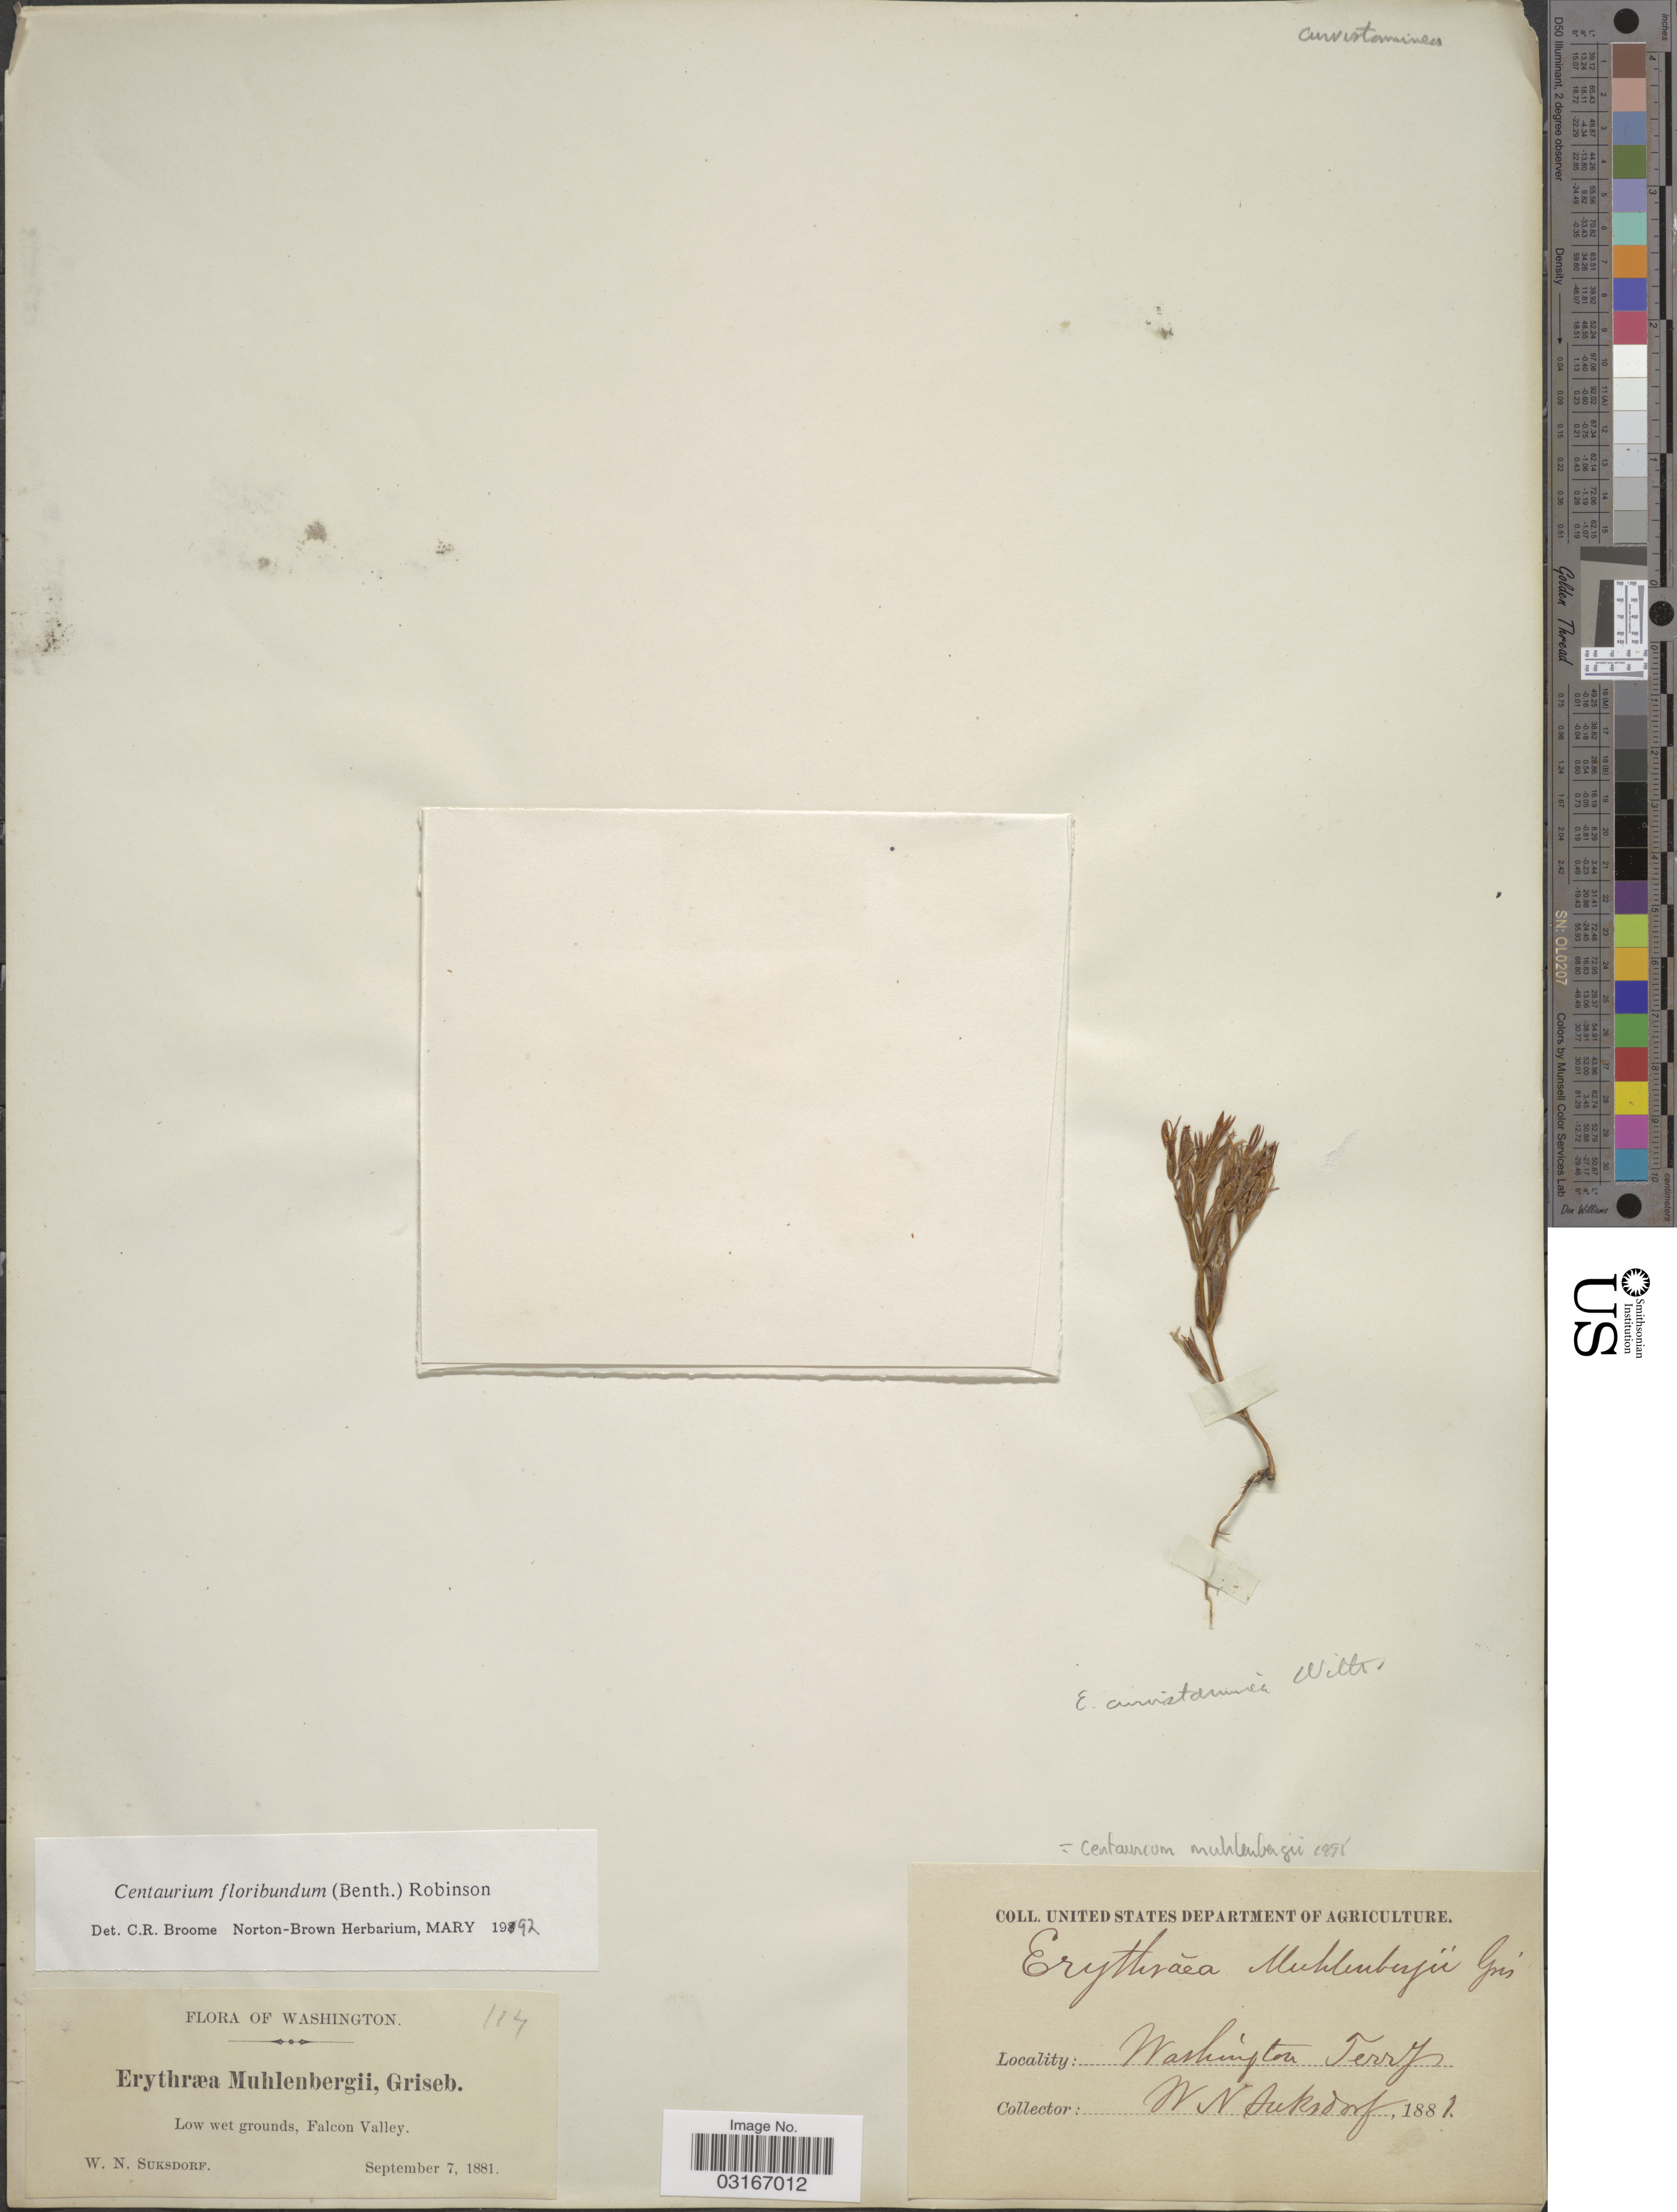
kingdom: Plantae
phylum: Tracheophyta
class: Magnoliopsida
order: Gentianales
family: Gentianaceae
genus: Centaurium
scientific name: Centaurium floribundum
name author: (Benth.) B.L. Rob.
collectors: W. N. Suksdorf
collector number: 114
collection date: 1881-09-07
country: United States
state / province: Washington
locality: Low wet grounds, Falcon Valley.